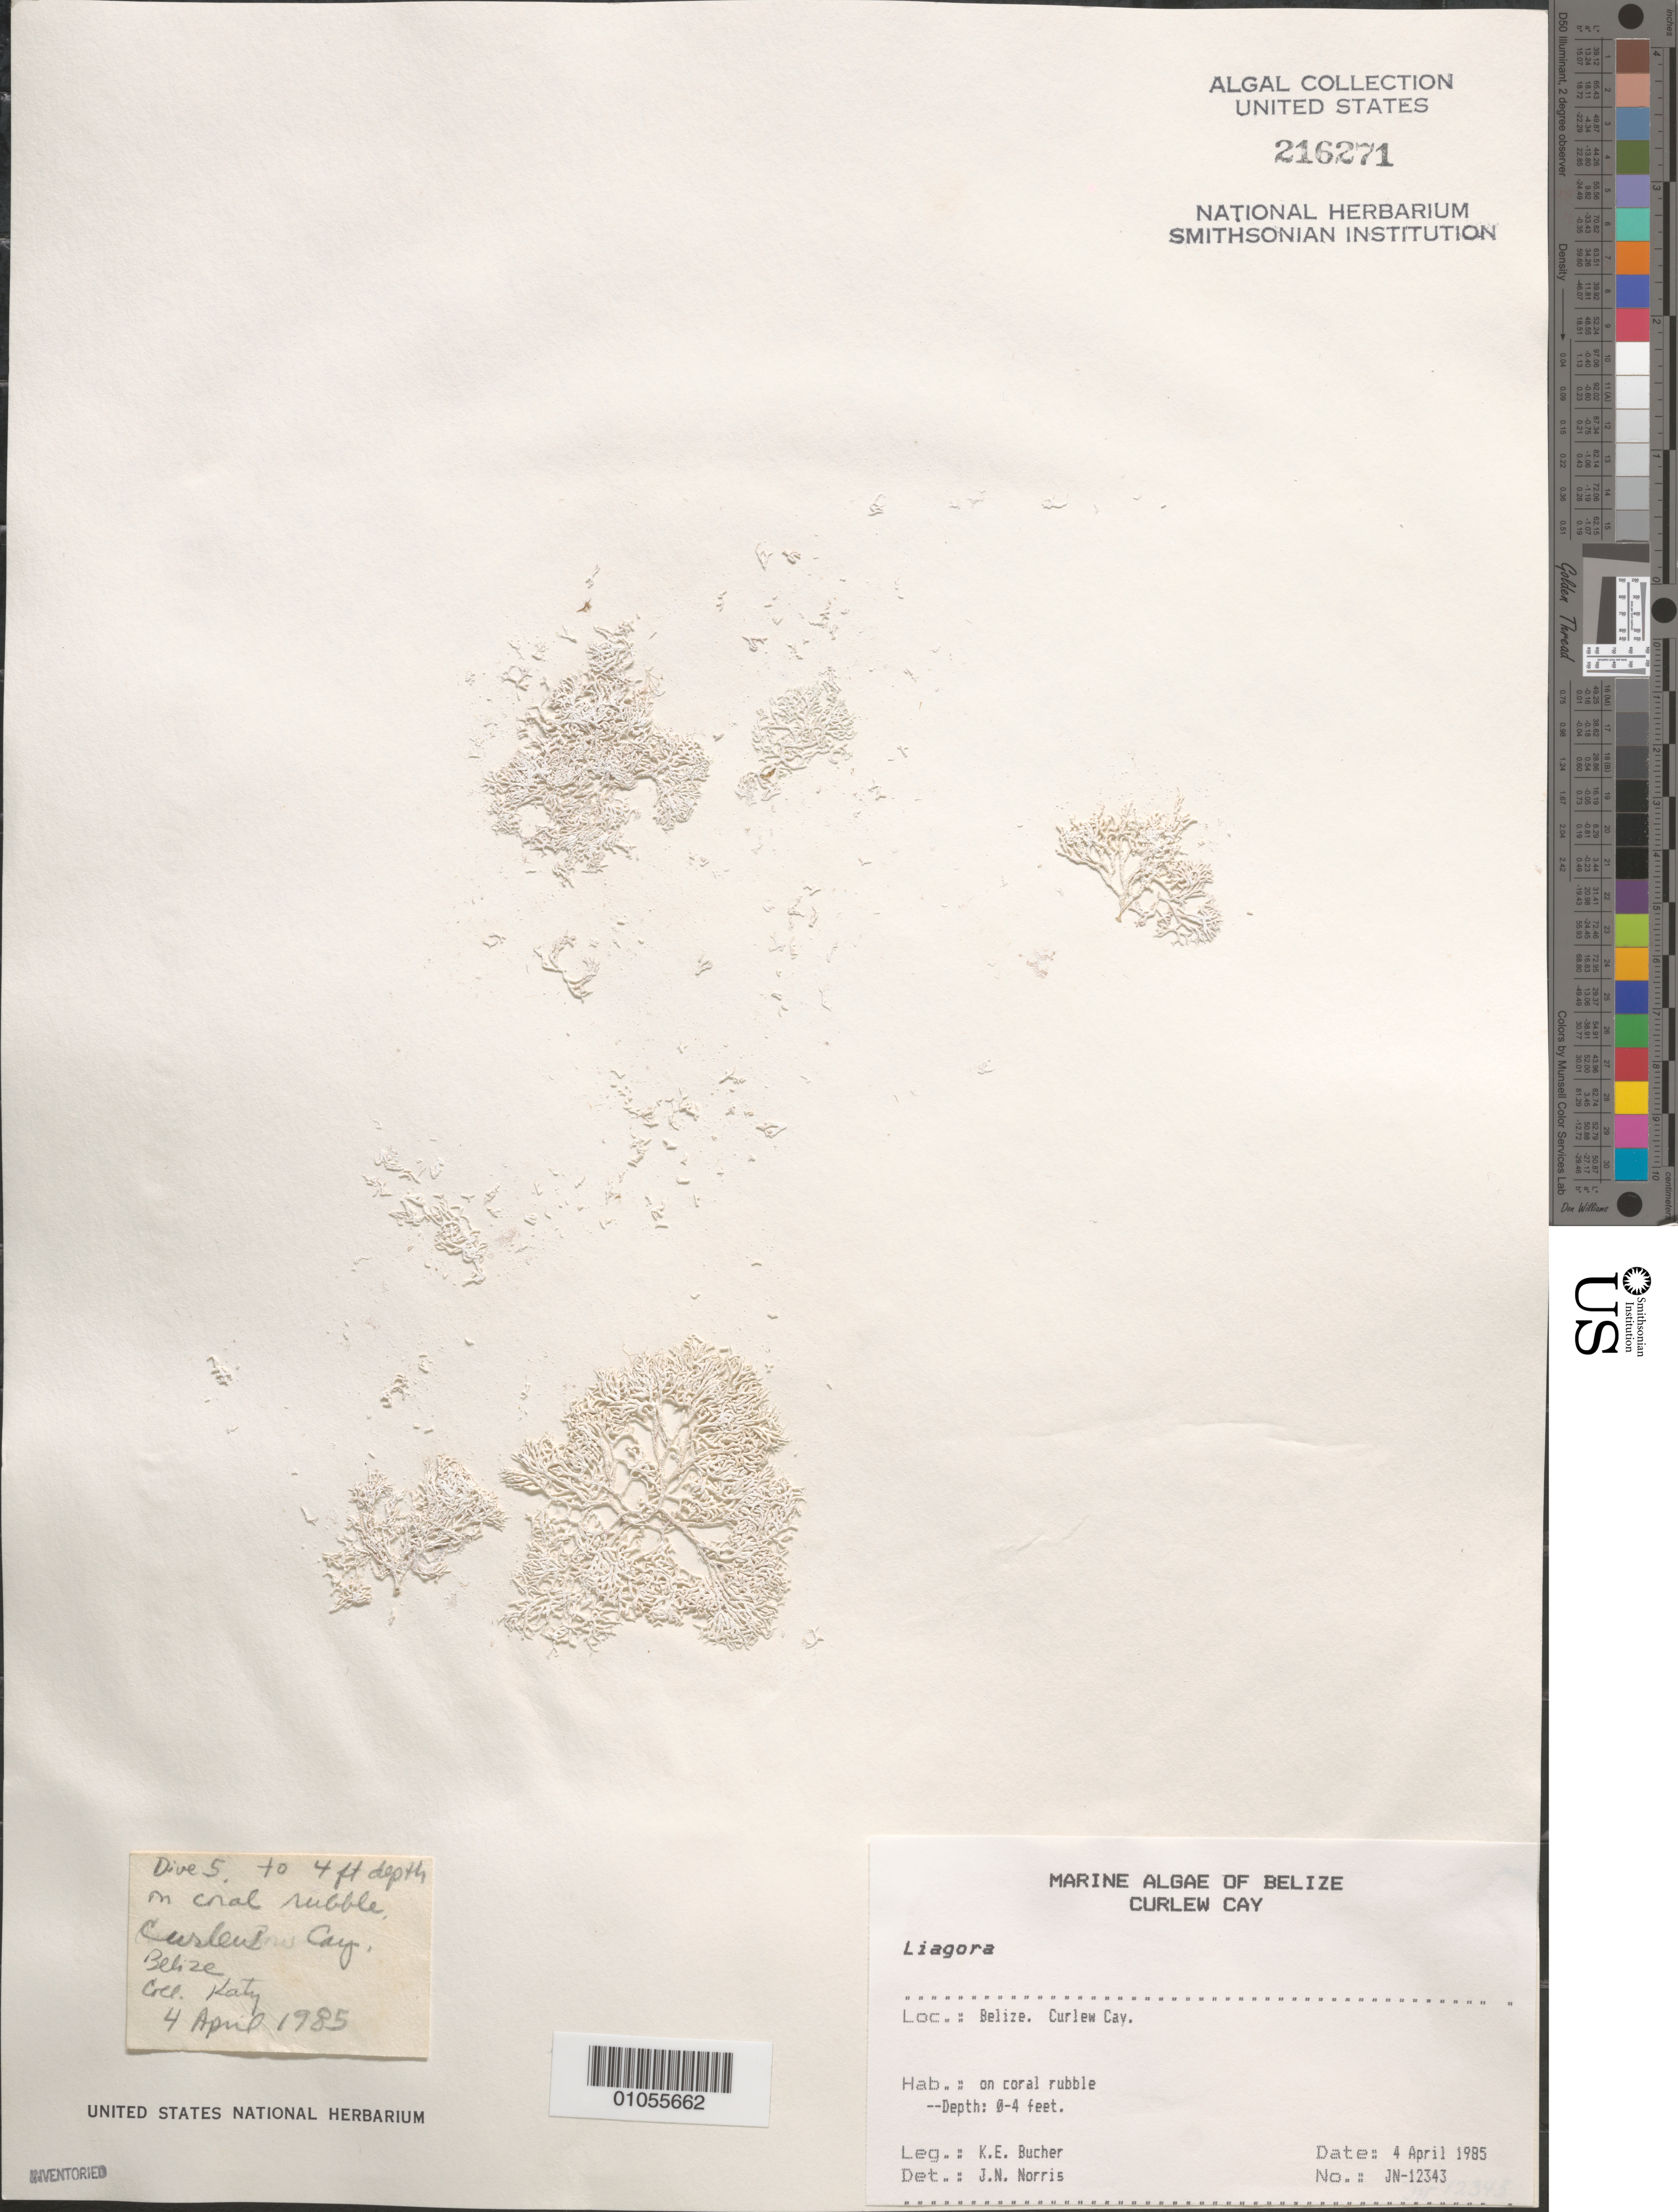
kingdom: Plantae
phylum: Rhodophyta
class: Florideophyceae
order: Nemaliales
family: Liagoraceae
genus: Liagora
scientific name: Liagora sp.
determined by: Norris, James N.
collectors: K. E. Bucher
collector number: JN-12343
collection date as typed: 04 Apr 1985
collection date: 1985-04-04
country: Belize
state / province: Stann Creek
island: Curlew Cay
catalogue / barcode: US 216271